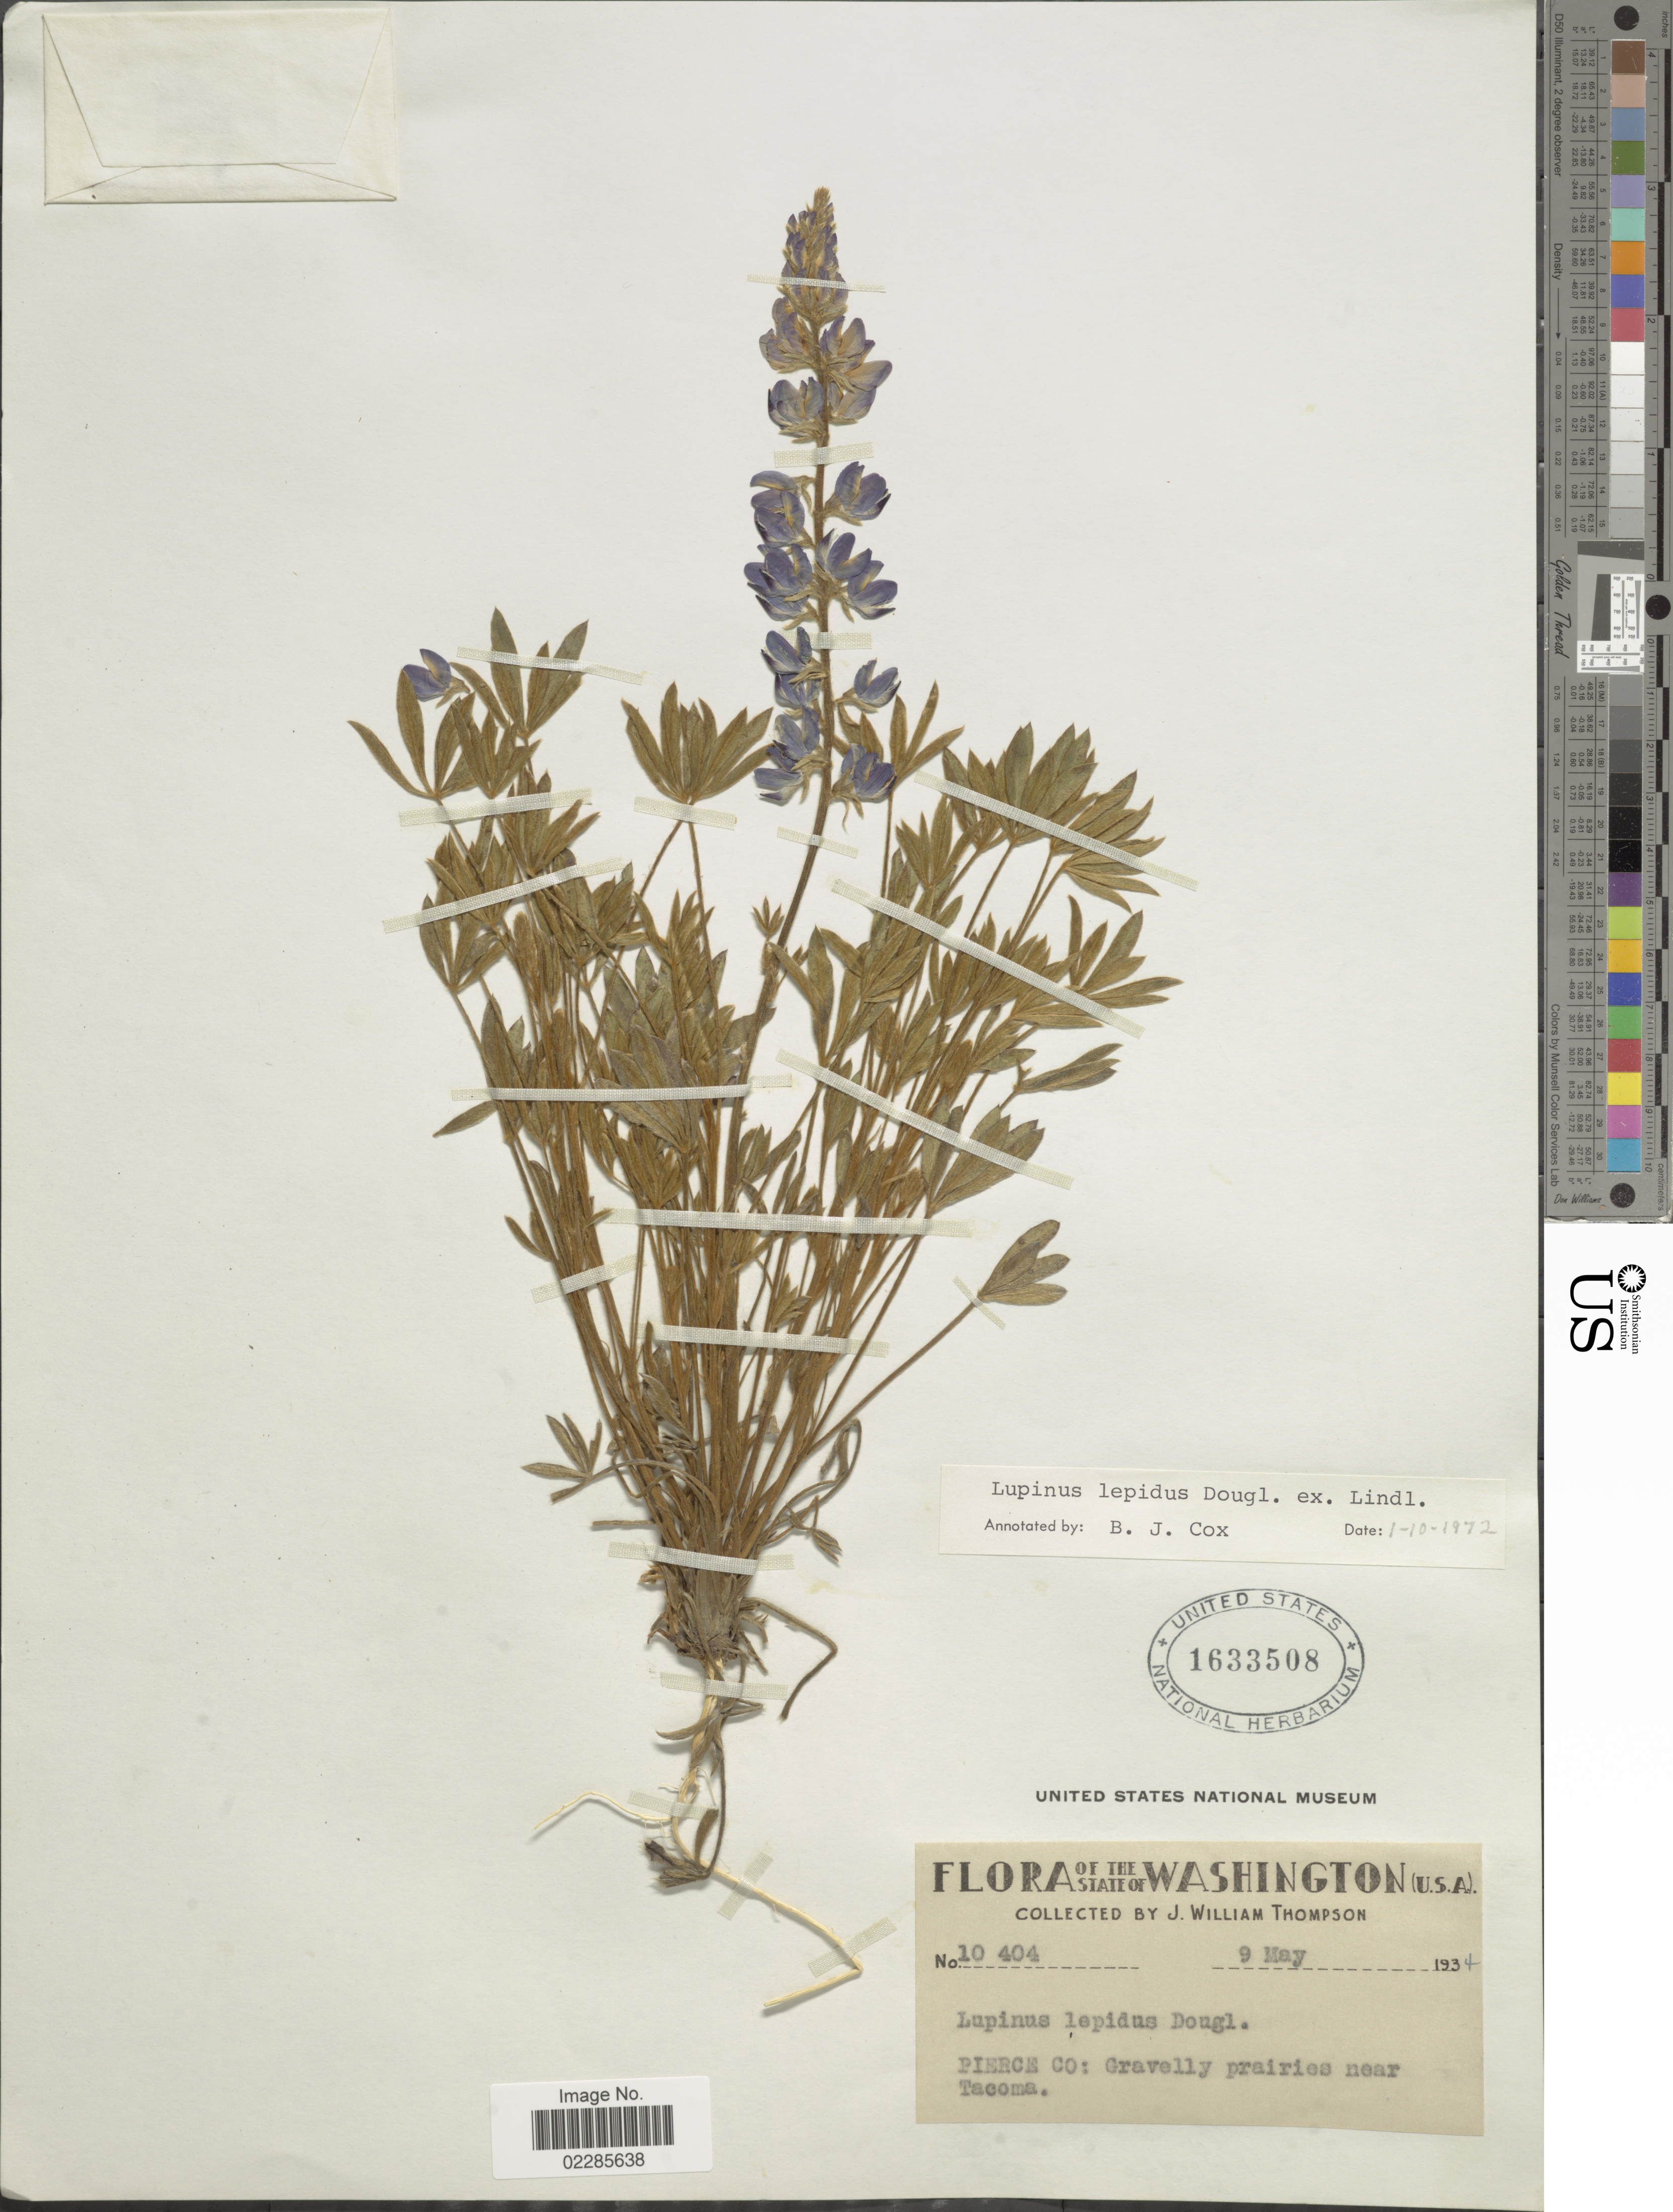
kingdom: Plantae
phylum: Tracheophyta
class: Magnoliopsida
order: Fabales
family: Fabaceae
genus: Lupinus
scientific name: Lupinus lepidus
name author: Douglas ex Lindl.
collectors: J. W. Thompson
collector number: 10404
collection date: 1934-05-09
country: United States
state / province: Washington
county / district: Pierce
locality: Pierce Co: Gravelly prairies near Tacoma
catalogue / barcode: US 1633508